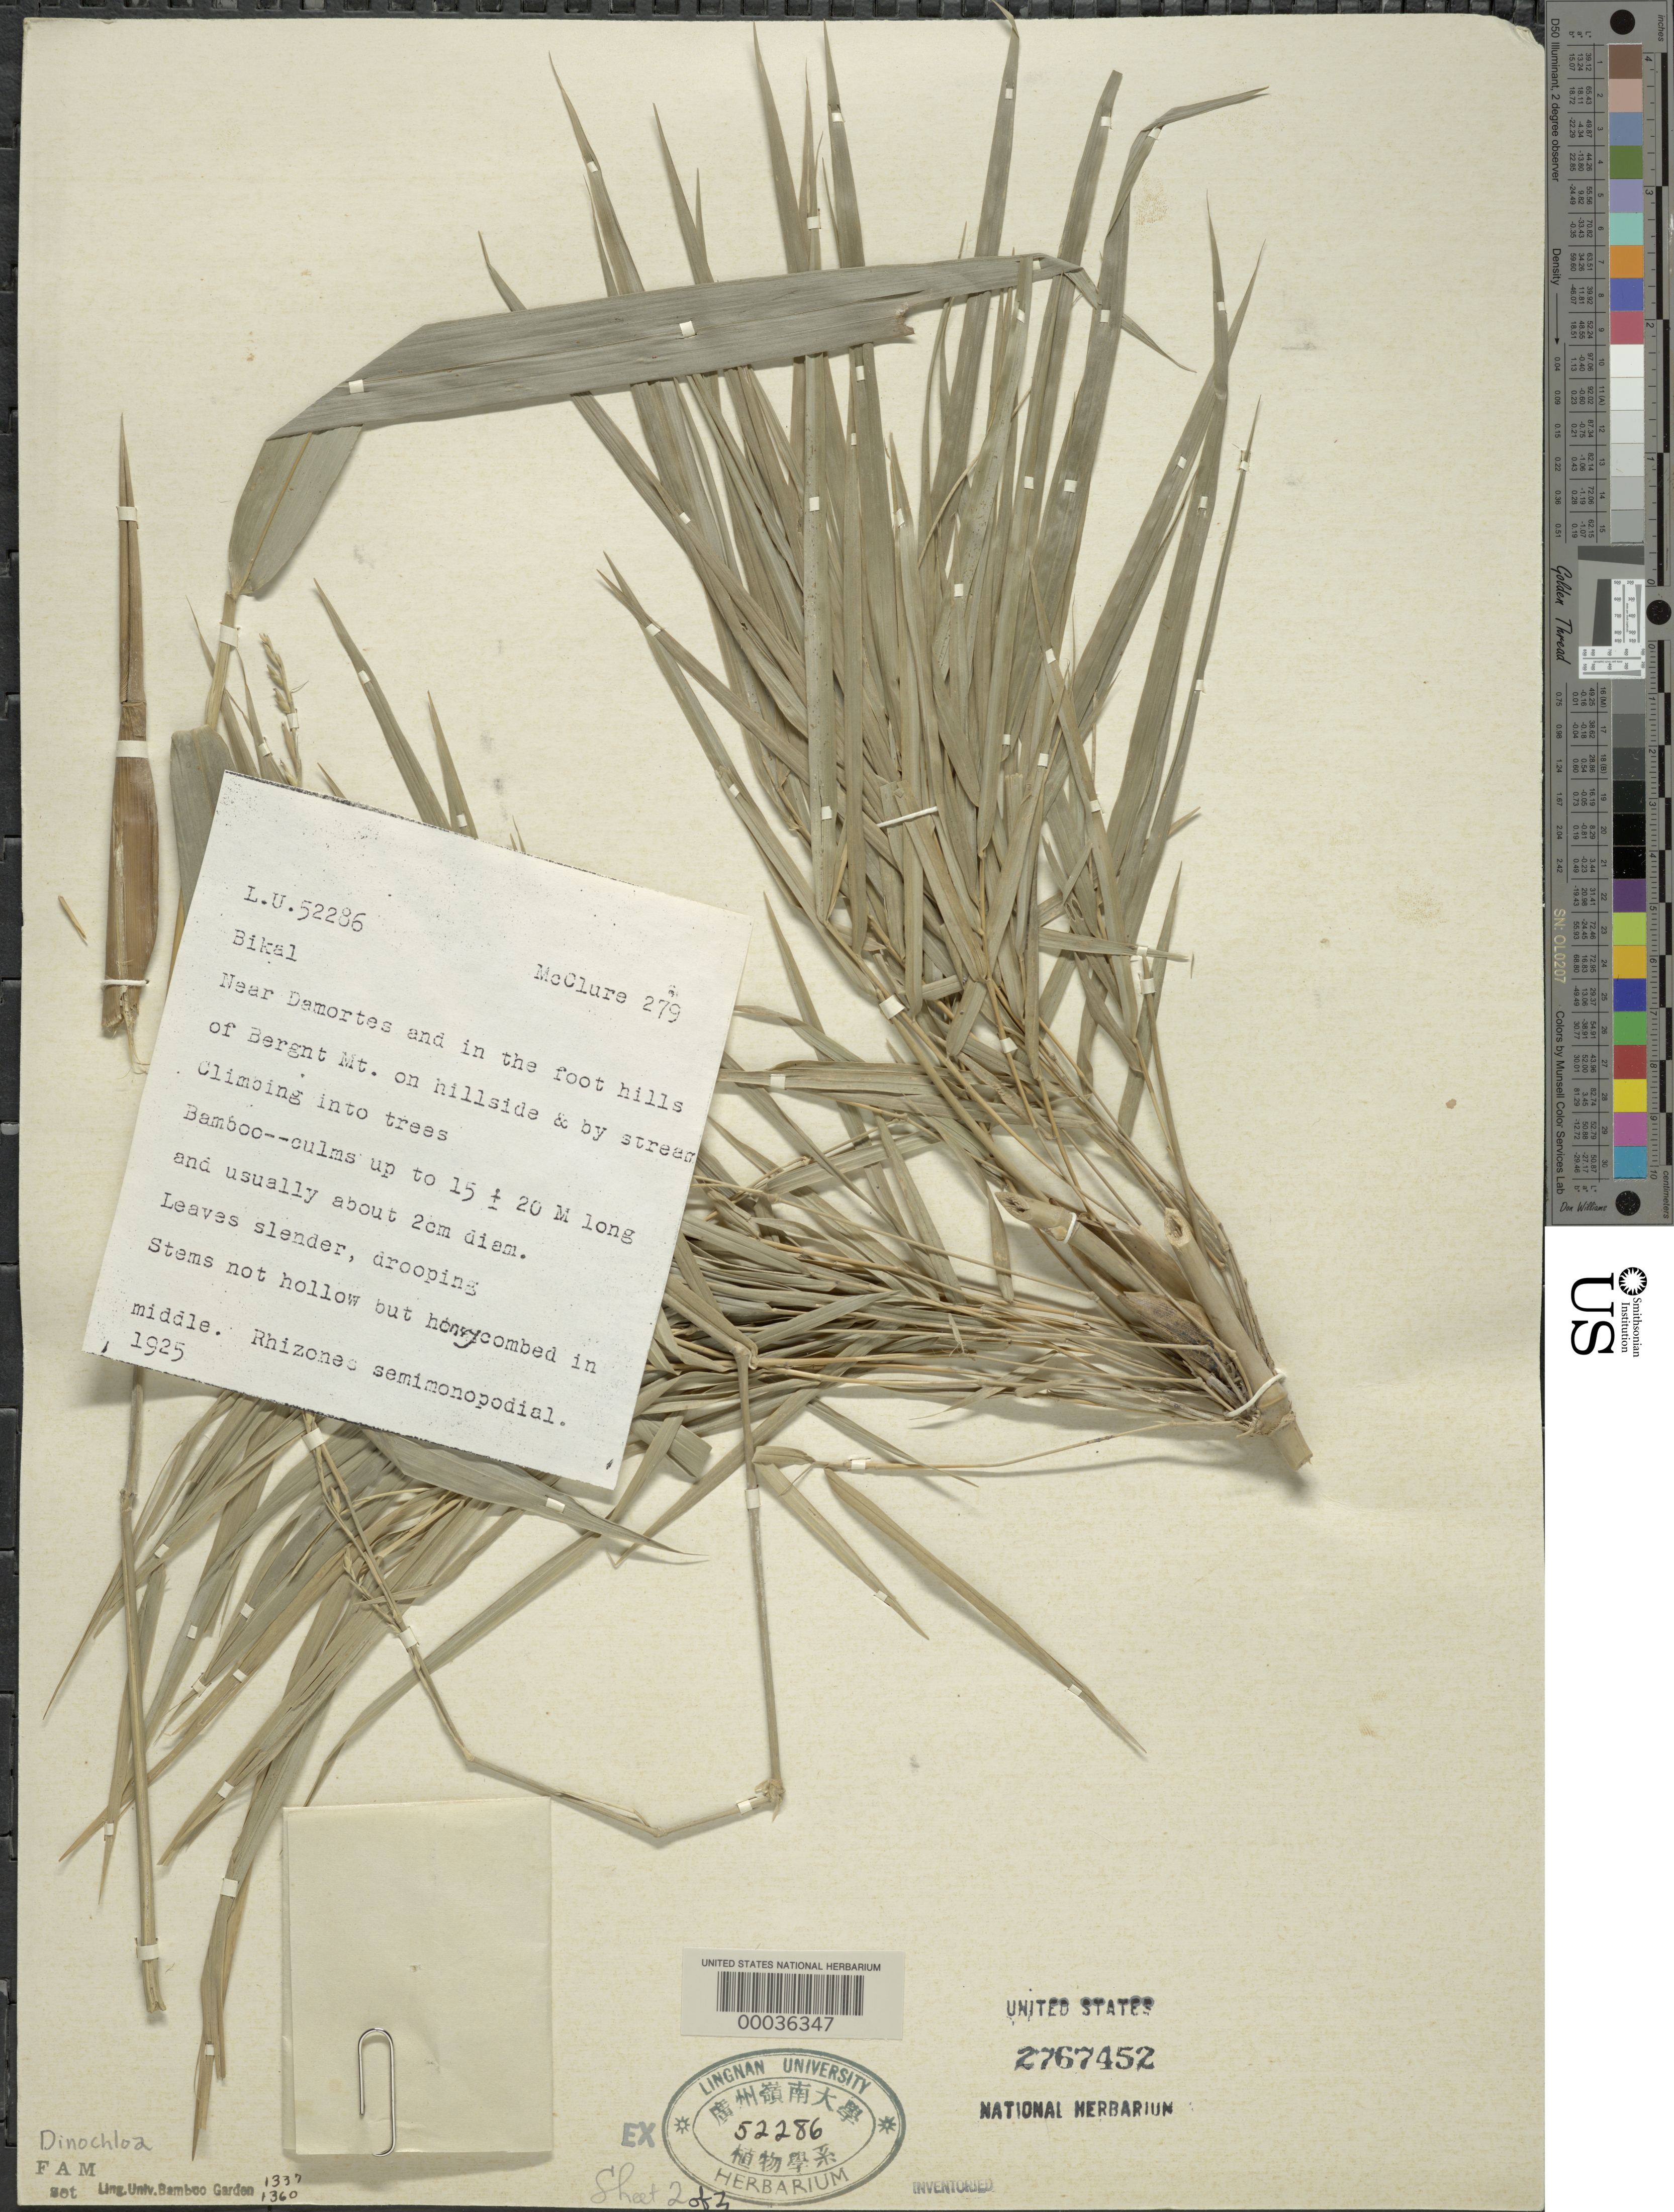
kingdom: Plantae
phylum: Tracheophyta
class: Liliopsida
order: Poales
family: Poaceae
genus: Dinochloa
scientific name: Dinochloa sp.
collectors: F. A. McClure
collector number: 279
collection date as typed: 1925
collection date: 1925-09/1925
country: Philippines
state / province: Cordillera (Administrative Region)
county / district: Benguet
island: Luzon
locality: Damortes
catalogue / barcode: US 2767452